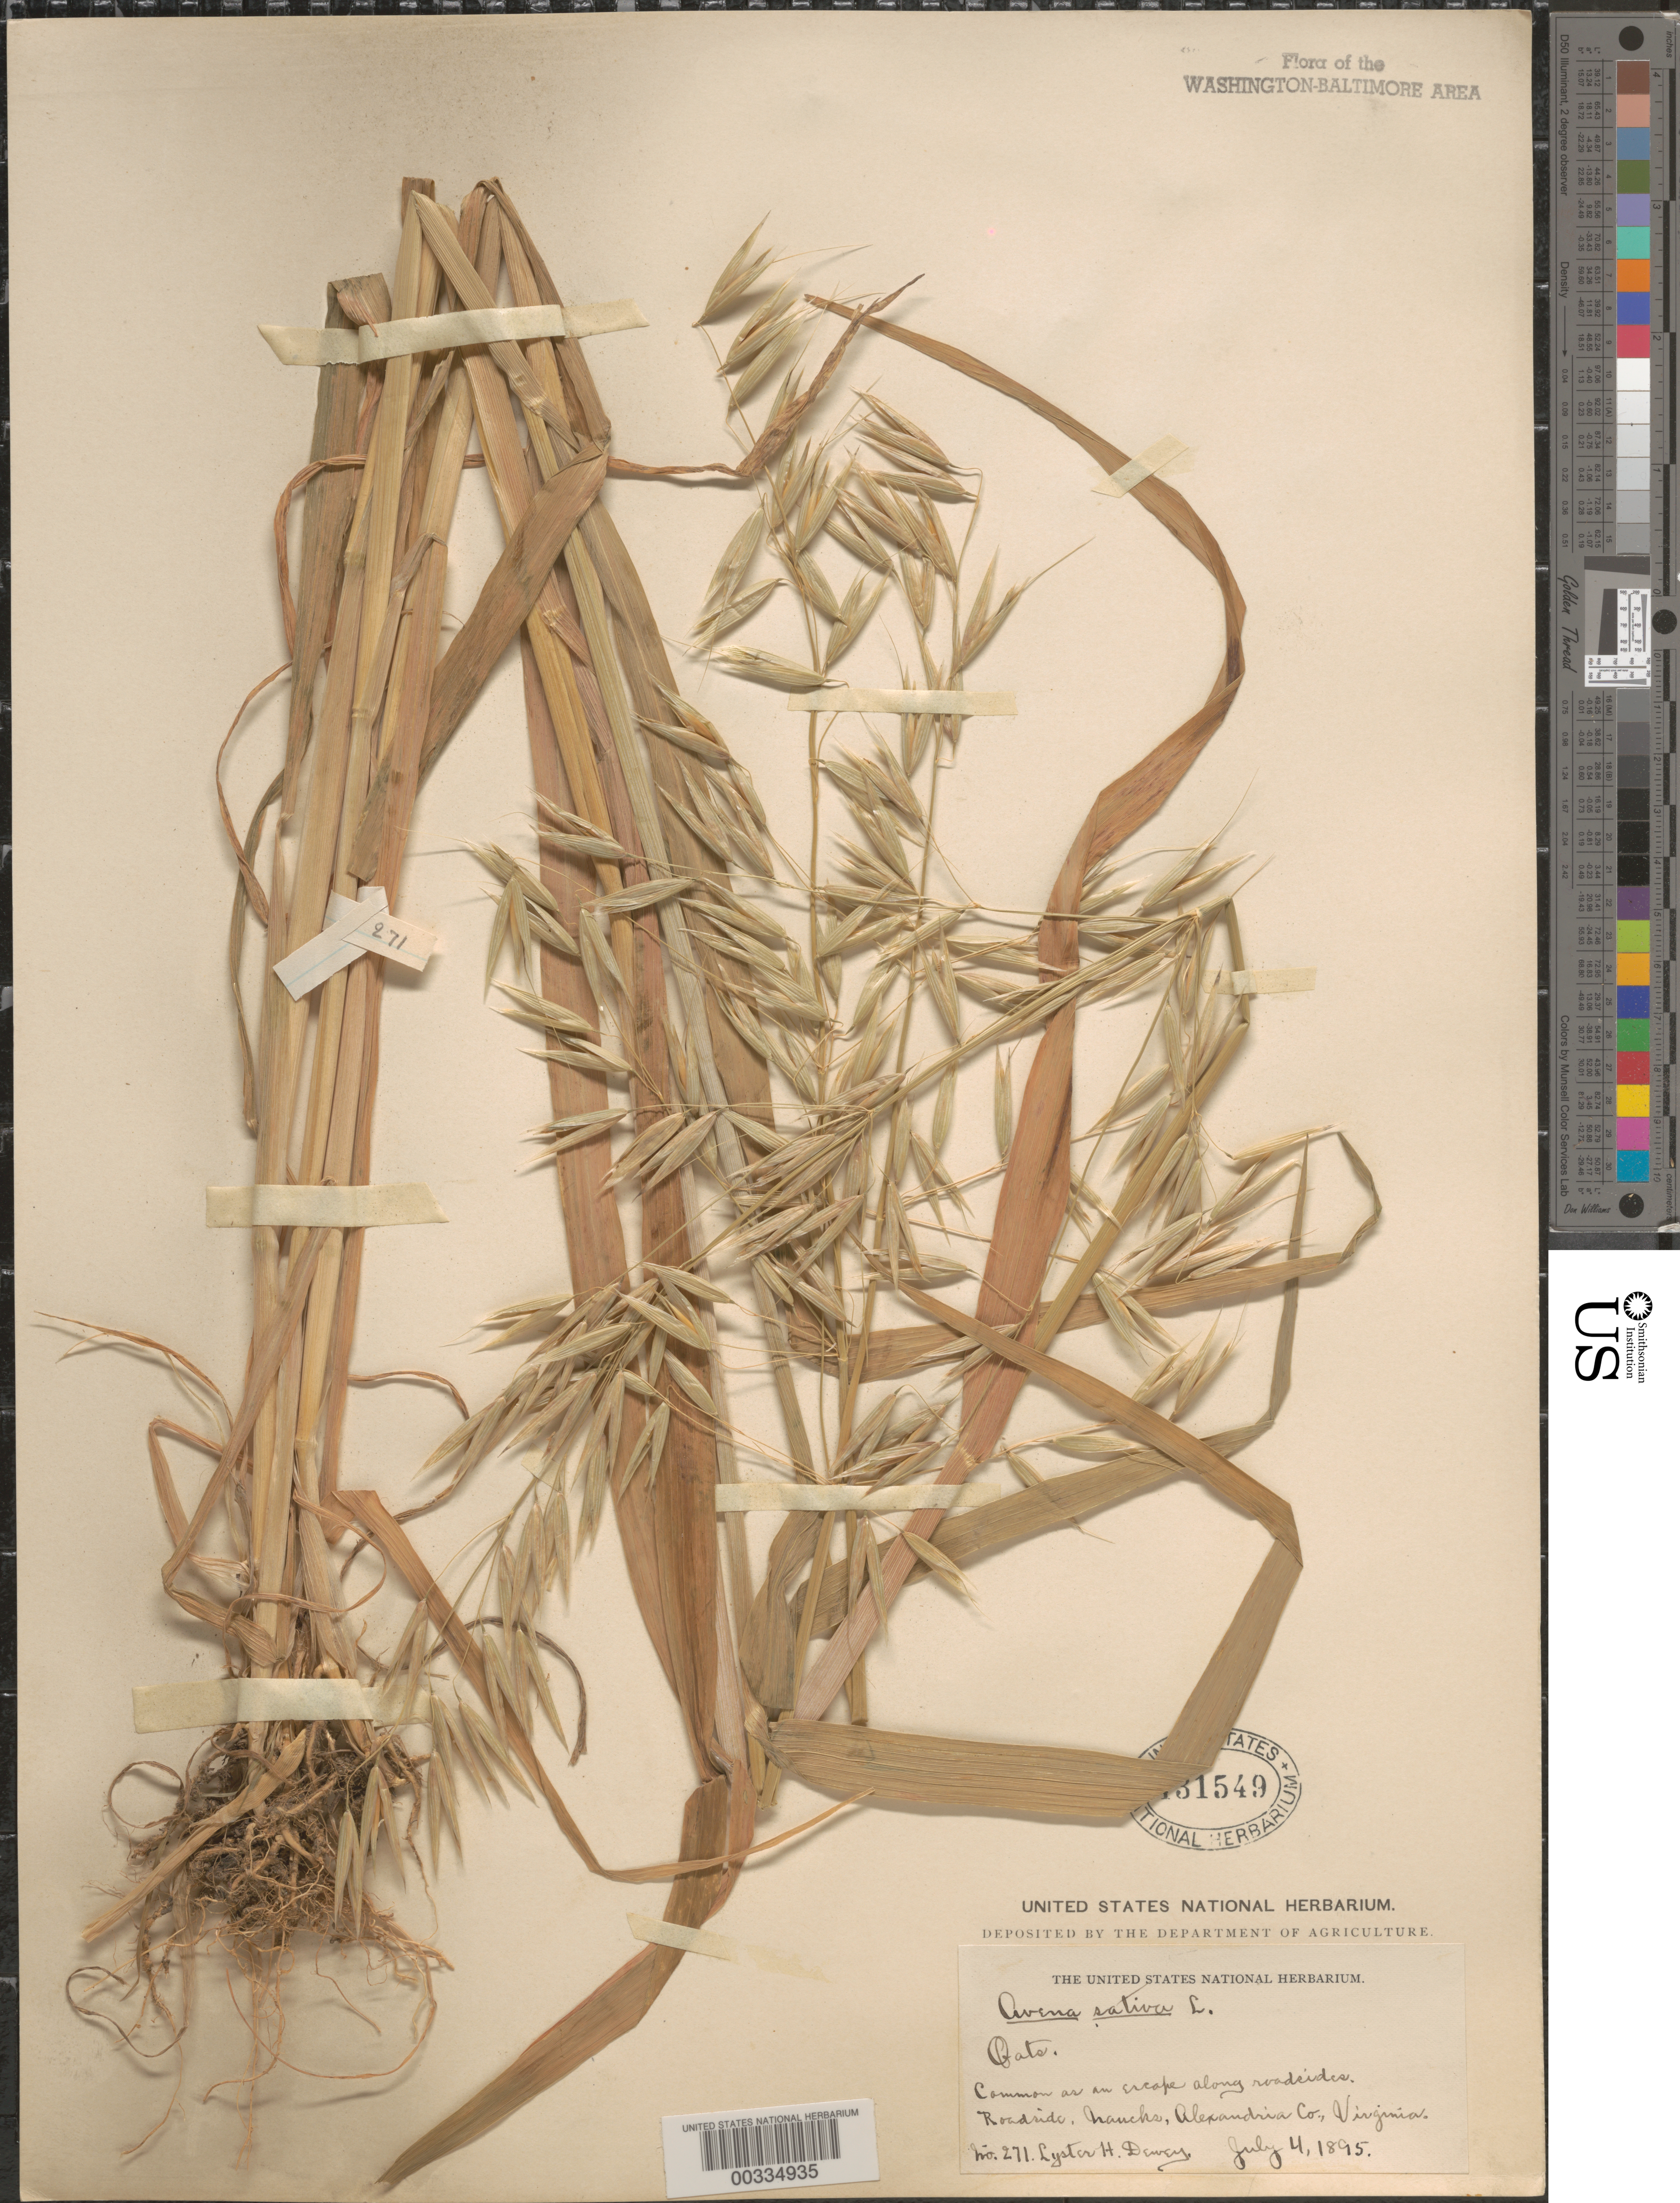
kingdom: Plantae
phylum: Tracheophyta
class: Liliopsida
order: Poales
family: Poaceae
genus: Avena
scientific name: Avena sativa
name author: L.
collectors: L. H. Dewey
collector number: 271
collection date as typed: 04 Jul 1895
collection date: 1895-07-04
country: United States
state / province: Virginia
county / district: Arlington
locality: Naucks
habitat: Along roadside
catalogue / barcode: US 431549